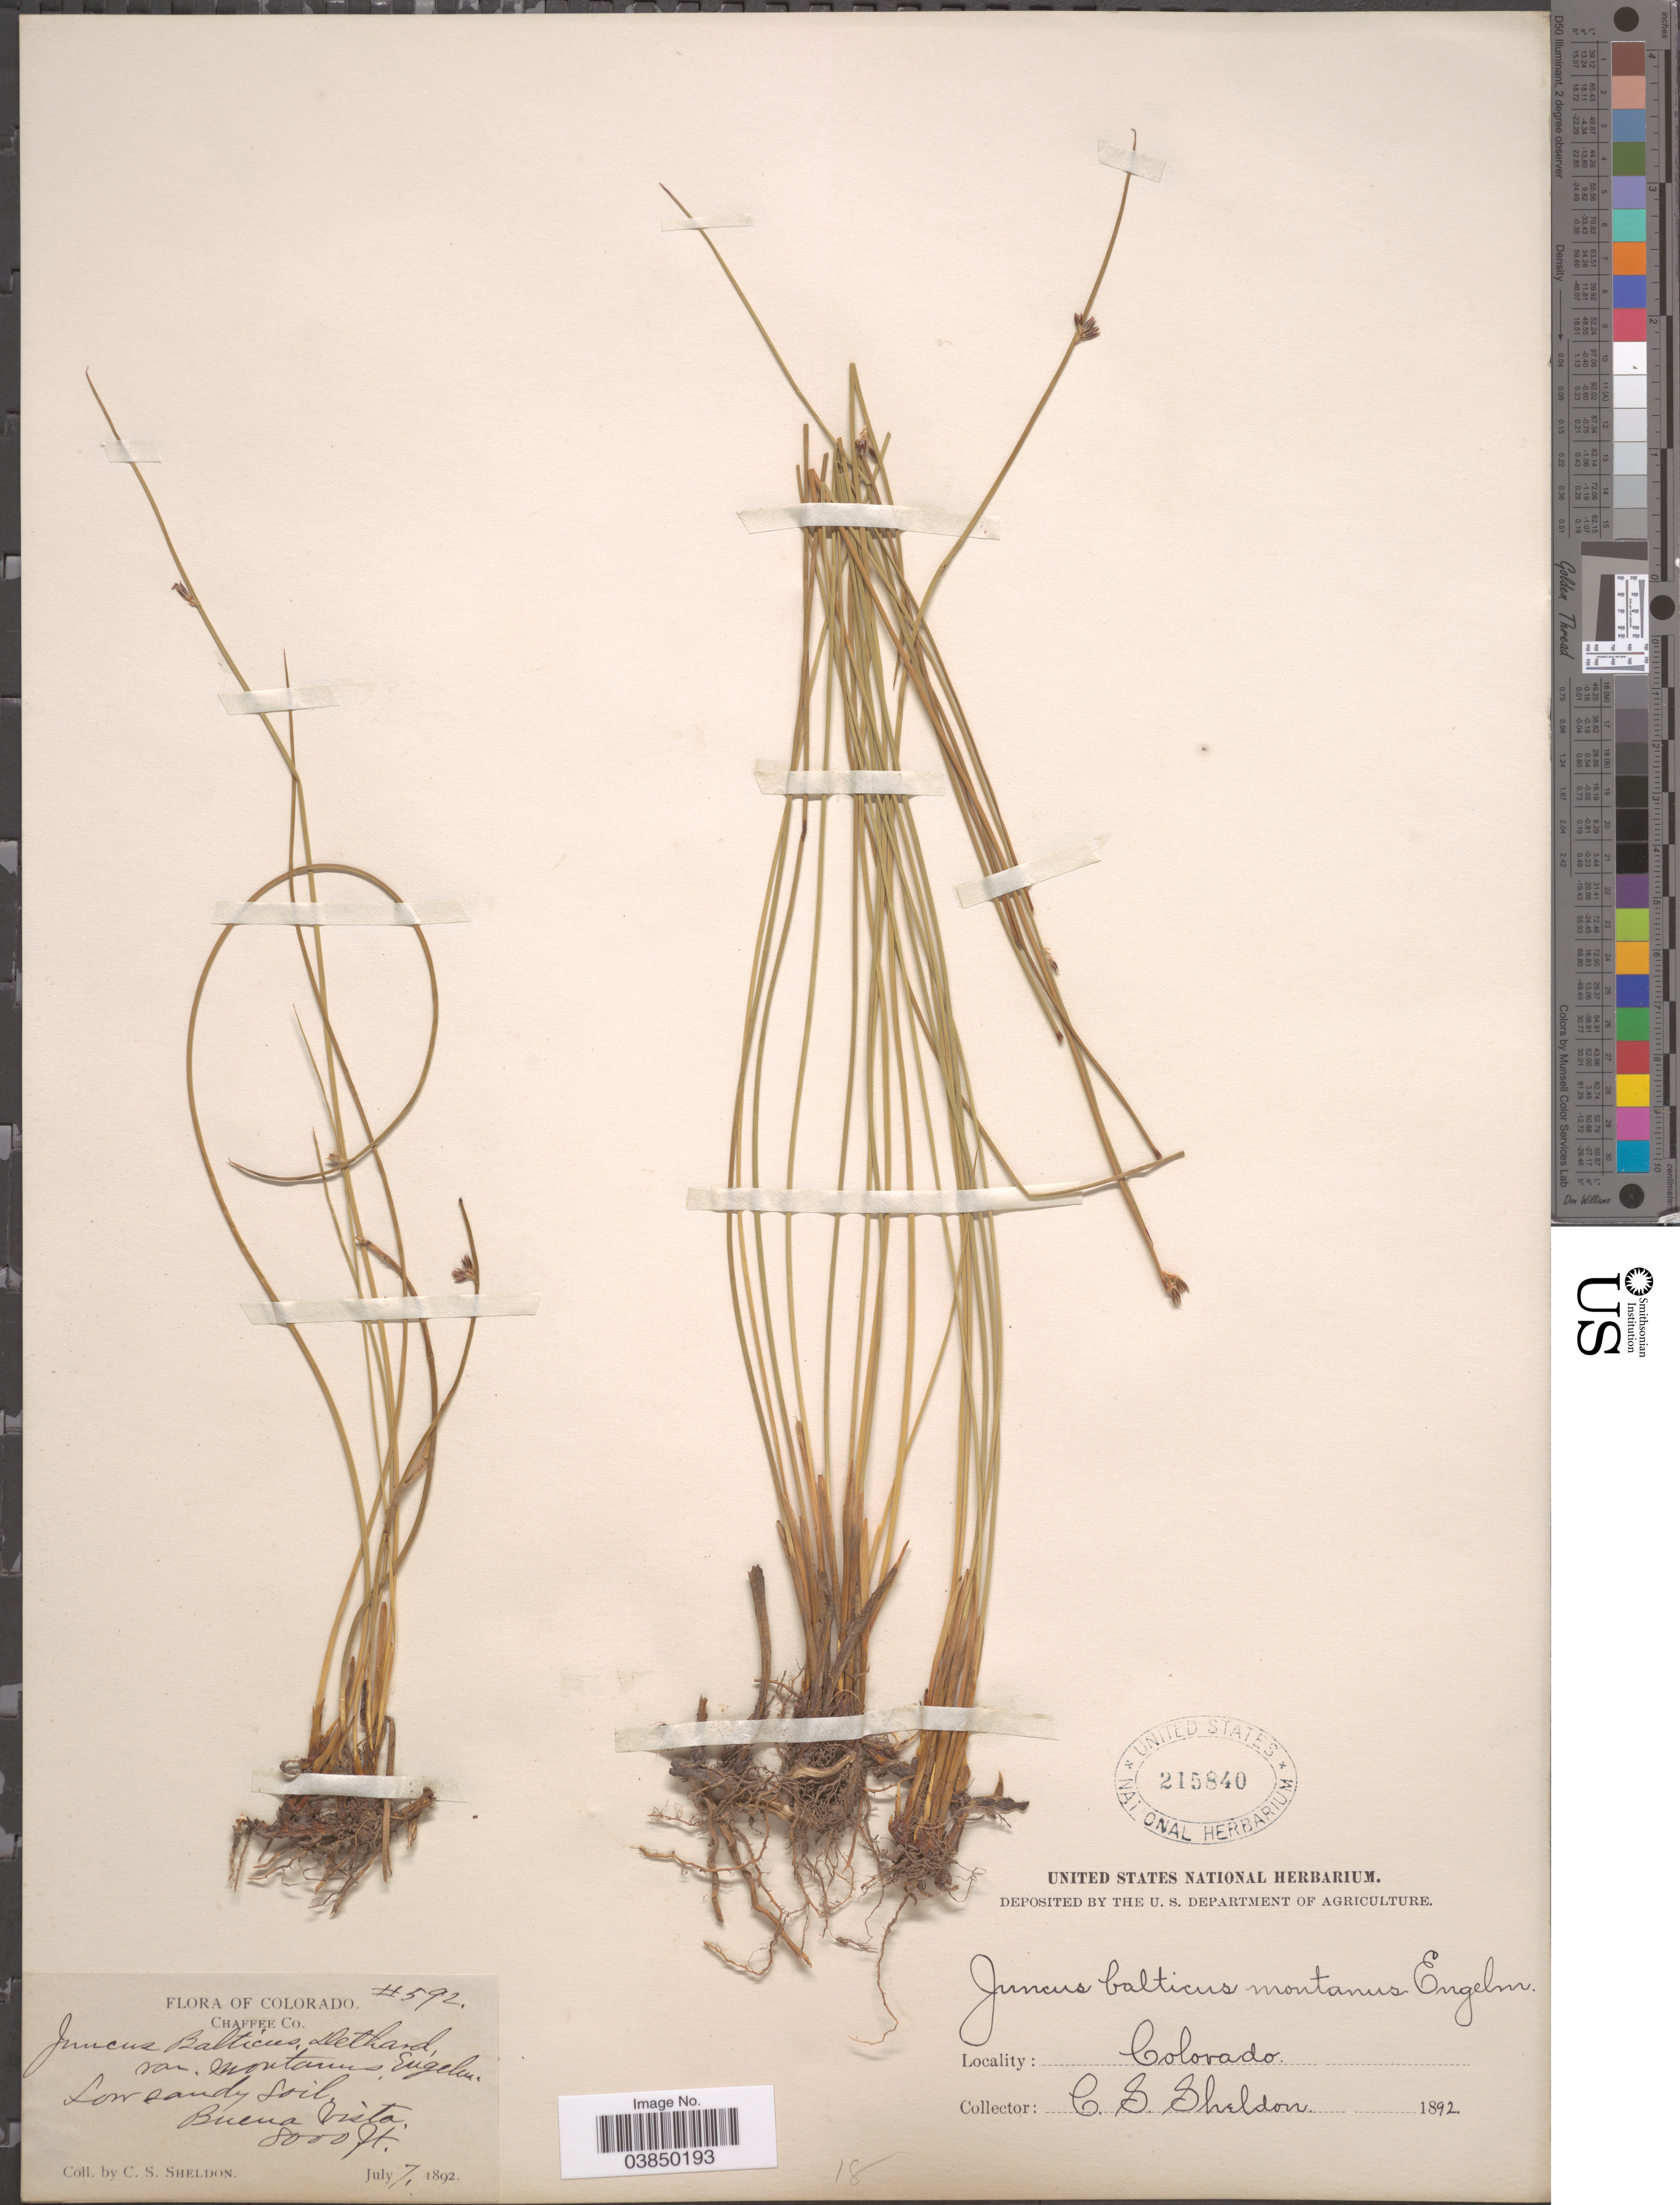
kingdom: Plantae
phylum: Tracheophyta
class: Liliopsida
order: Poales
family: Juncaceae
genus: Juncus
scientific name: Juncus balticus var. montanus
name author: Engelm.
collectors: C. S. Sheldon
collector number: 592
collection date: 1892-07-07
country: United States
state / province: Colorado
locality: Buena Vista.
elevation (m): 2438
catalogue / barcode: US 215840